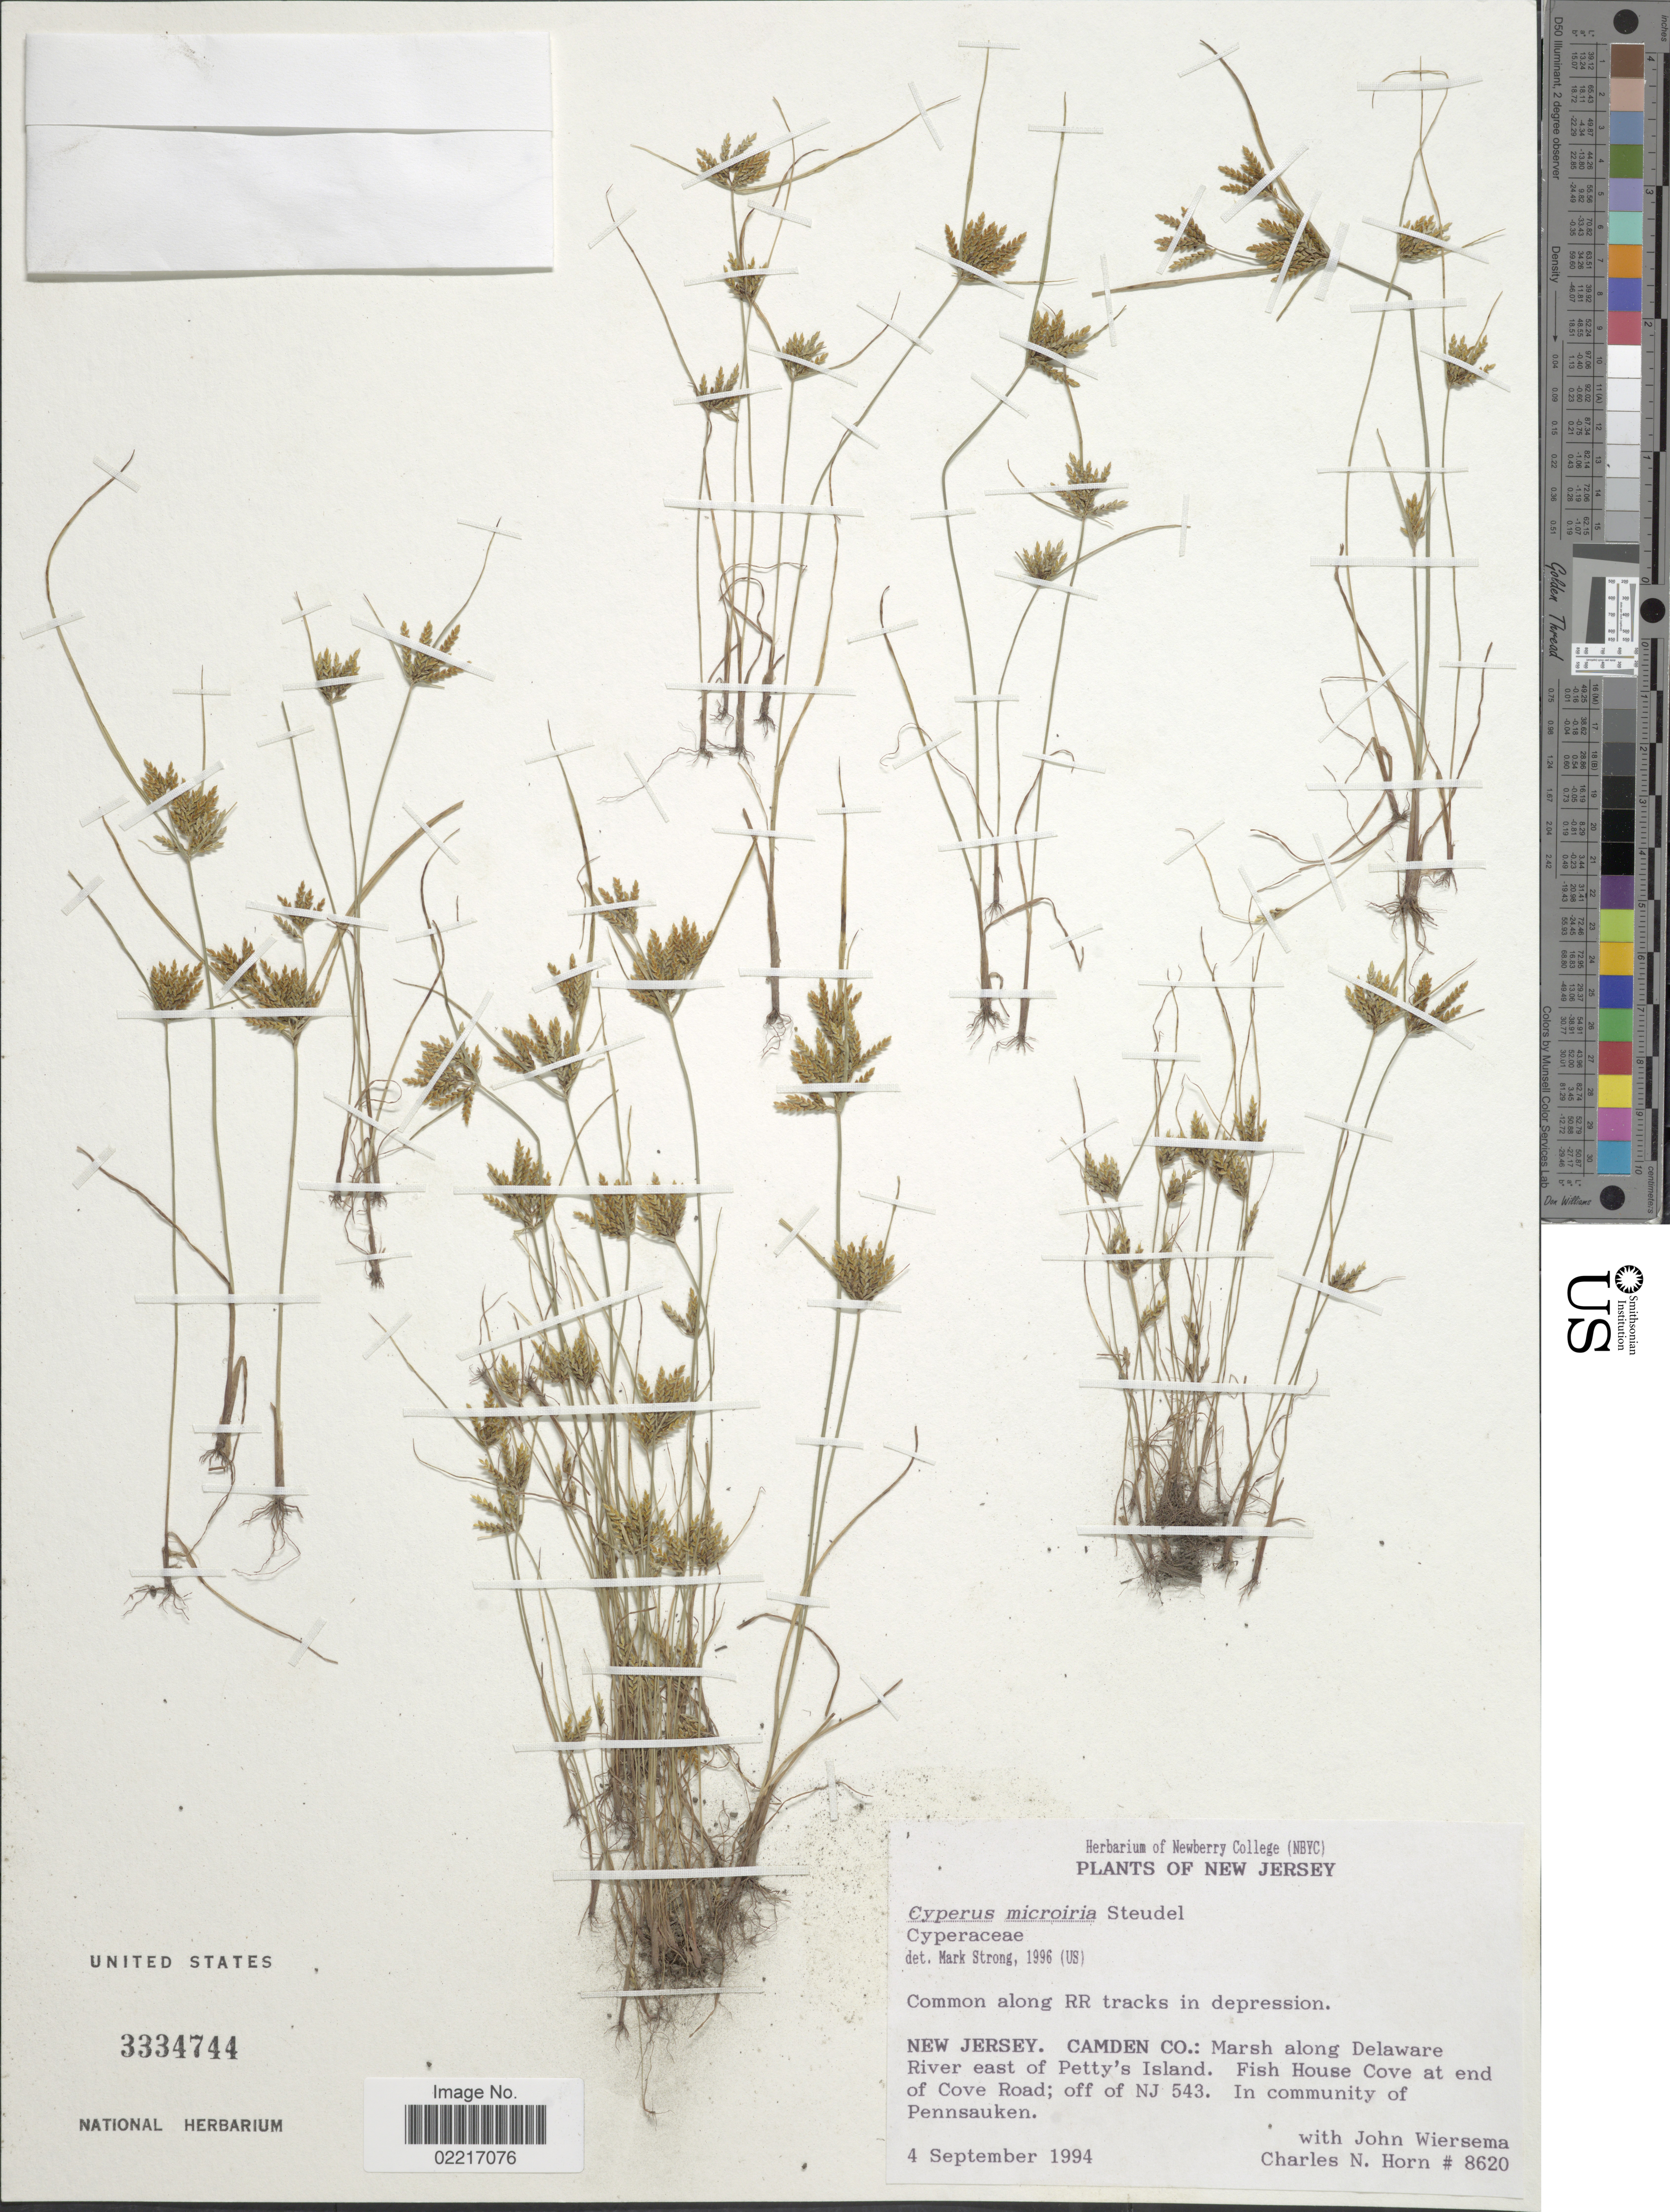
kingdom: Plantae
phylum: Tracheophyta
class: Liliopsida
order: Poales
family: Cyperaceae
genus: Cyperus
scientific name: Cyperus microiria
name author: Steud.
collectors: C. N. Horn & J. H. Wiersema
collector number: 8620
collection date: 1994-09-04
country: United States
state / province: New Jersey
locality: Camden Co.: marsh along Delaware River east of Petty's Island, Fish House Cove at end of Cove Road, off of NJ 543, in community of Pennsauken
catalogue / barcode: US 3334744